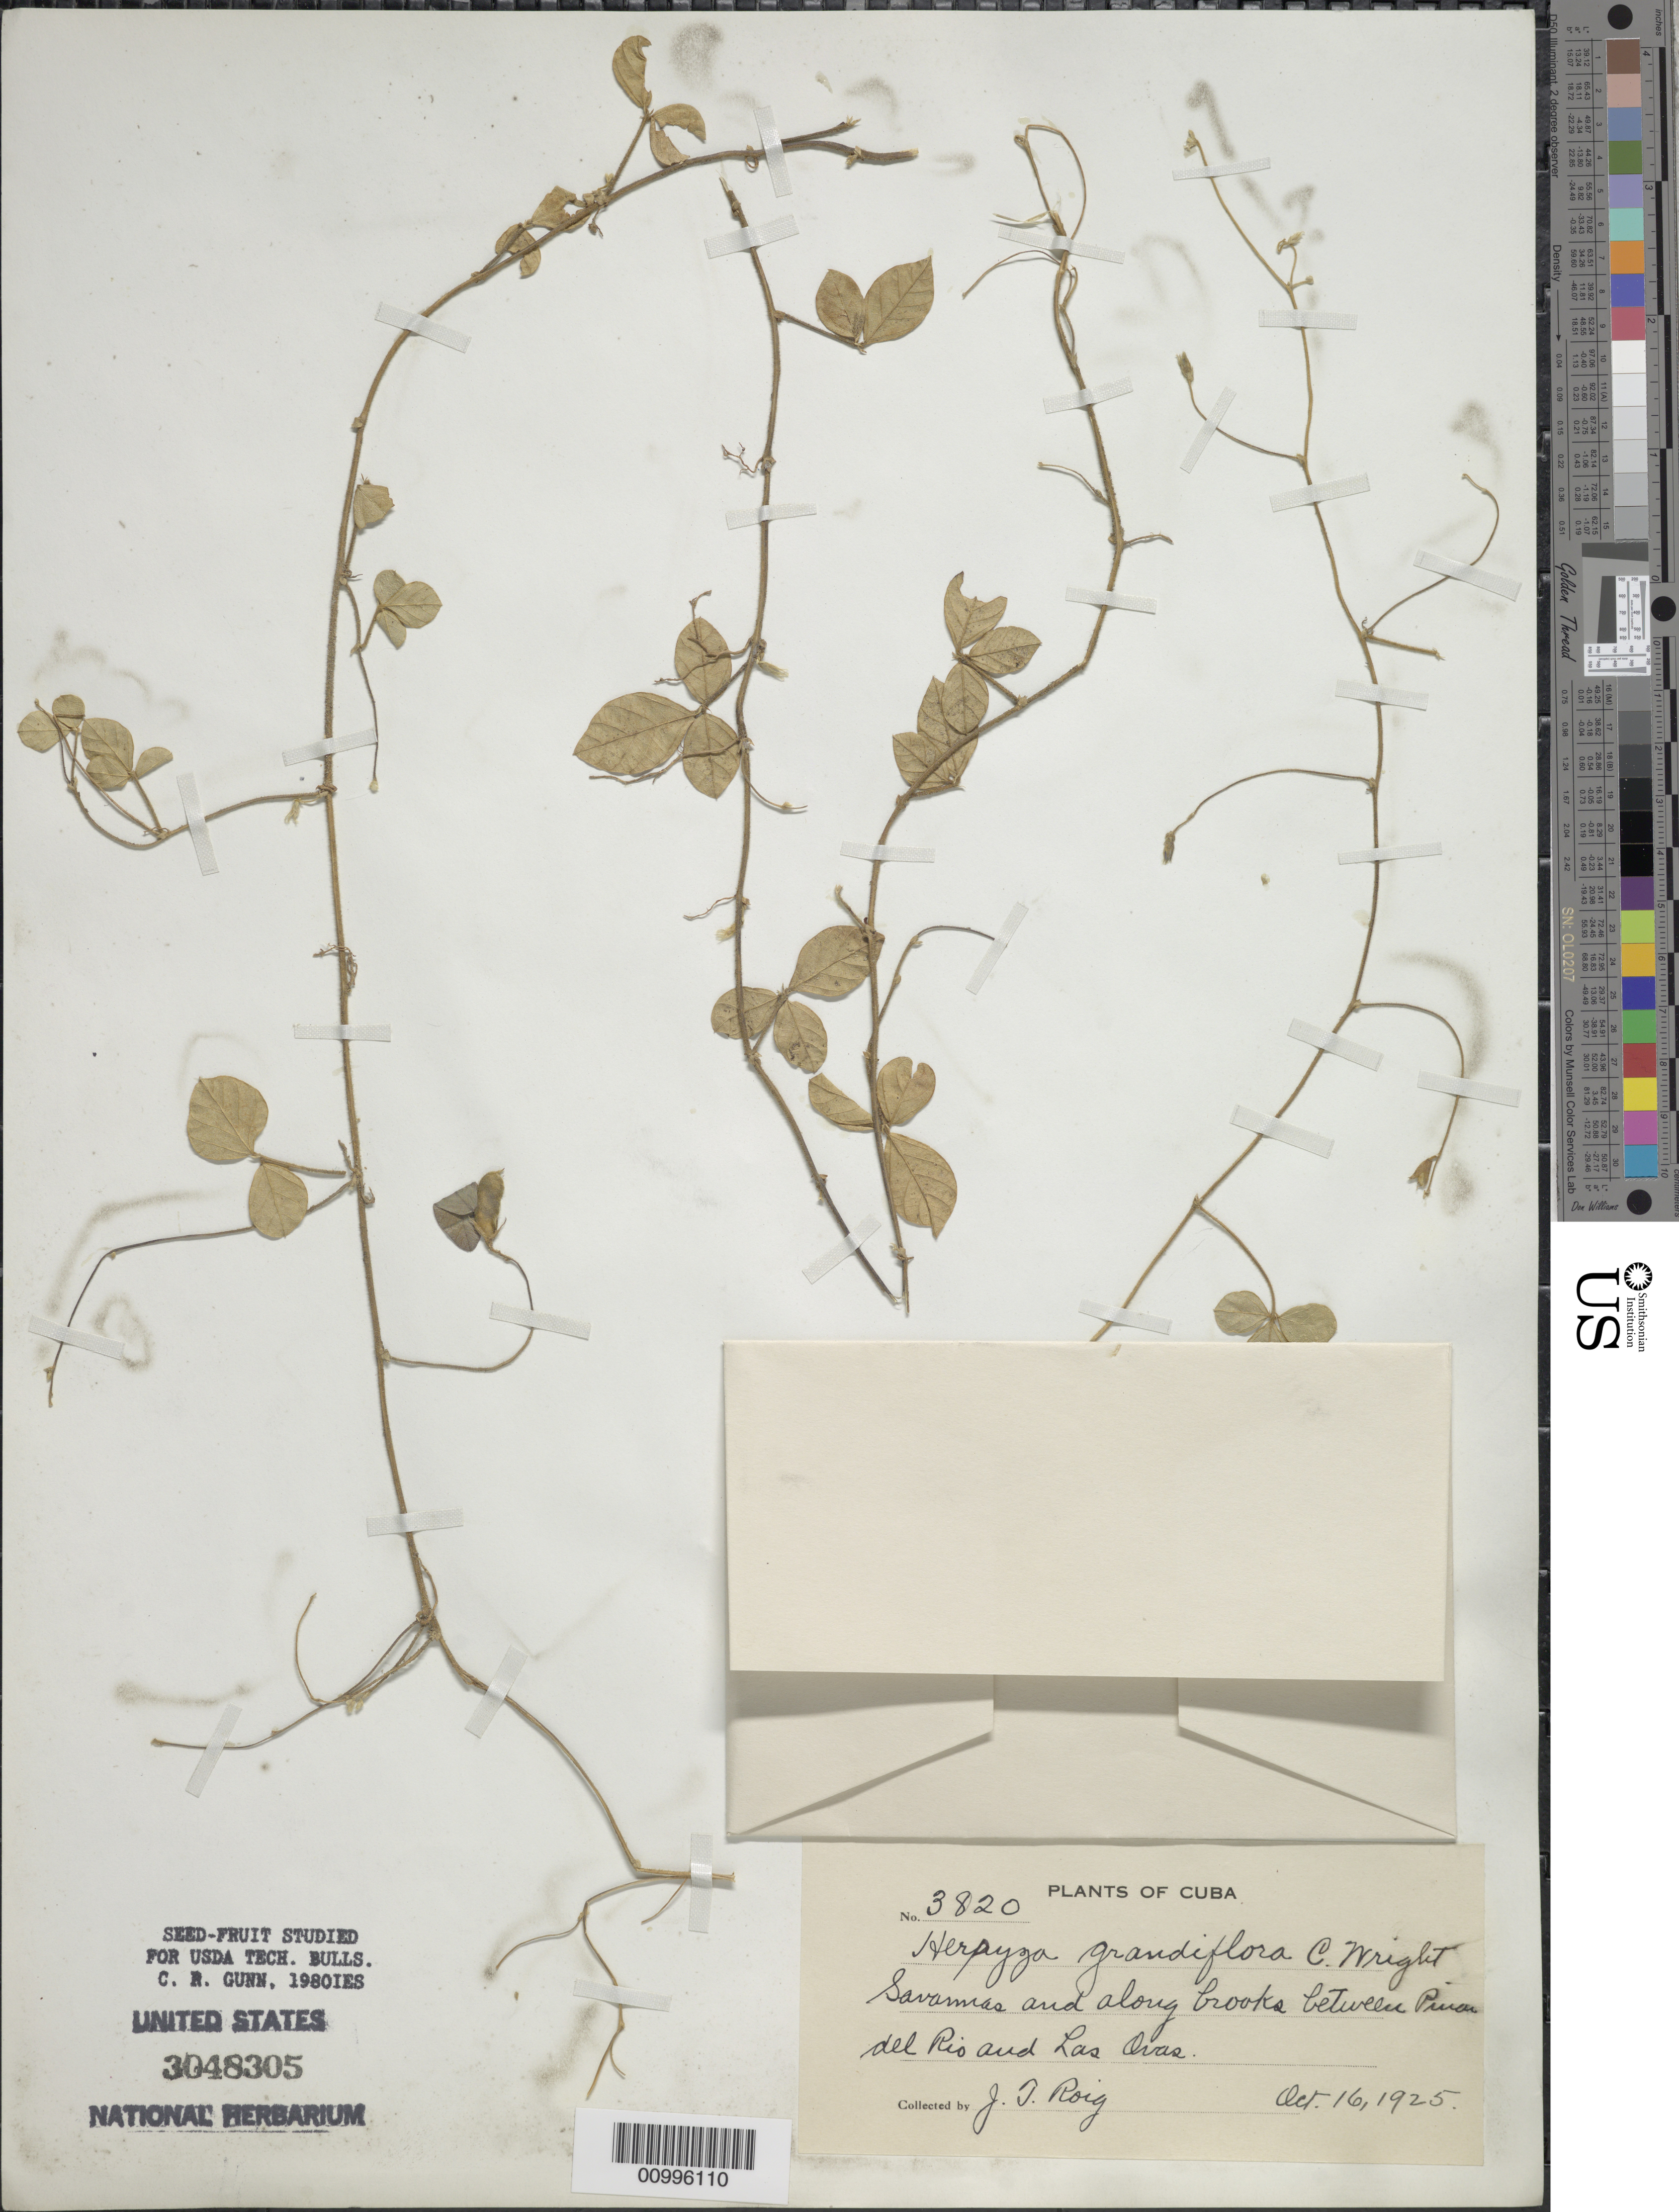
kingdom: Plantae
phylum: Tracheophyta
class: Magnoliopsida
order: Fabales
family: Fabaceae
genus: Herpyza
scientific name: Herpyza grandiflora var. grandiflora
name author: (Griseb.) C. Wright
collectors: J. Roig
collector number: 3820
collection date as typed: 16 Oct 1925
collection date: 1925-10-16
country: Cuba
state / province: Pinar del Rio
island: Cuba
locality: Along brook between Pinos del Rio and Las Oias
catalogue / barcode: US 3048305